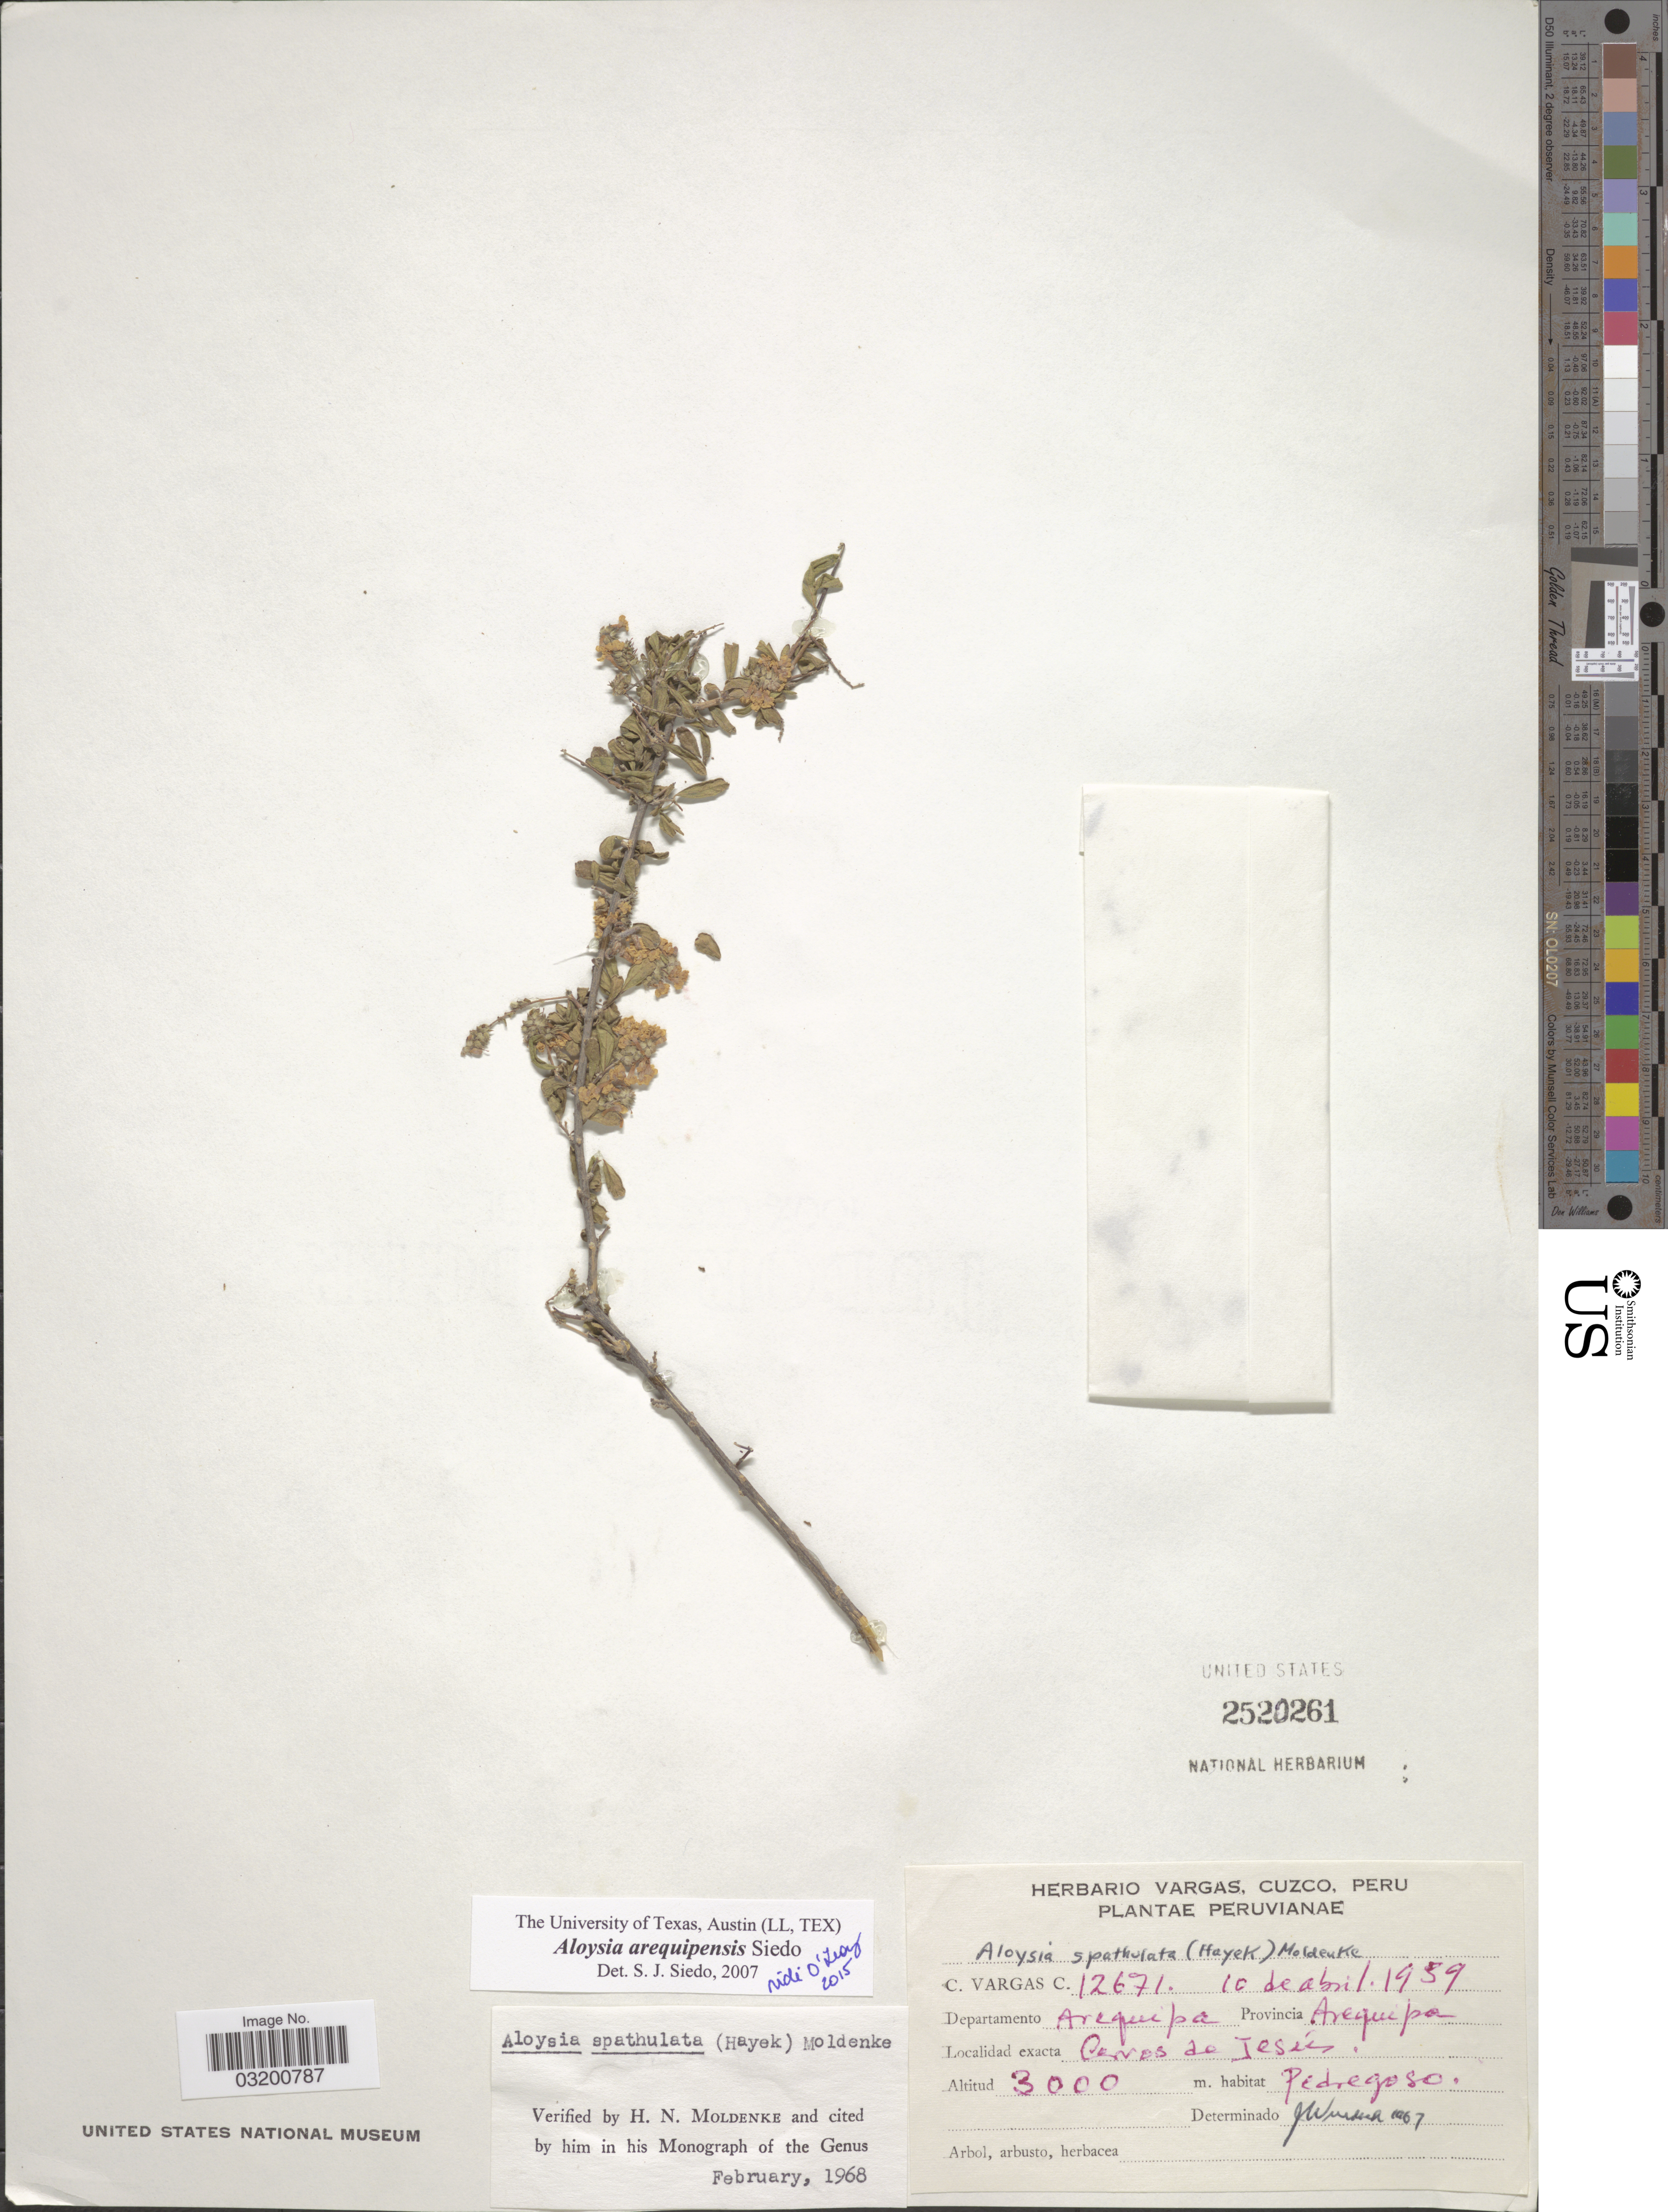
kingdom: Plantae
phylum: Tracheophyta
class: Magnoliopsida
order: Lamiales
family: Verbenaceae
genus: Aloysia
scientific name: Aloysia arequipensis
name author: Siedo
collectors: C. Vargas Calderón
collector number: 12671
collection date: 1939-04-10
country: Peru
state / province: Arequipa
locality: Departamento Arequipa. Cerros de Jesús.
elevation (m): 3000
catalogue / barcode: US 2520261